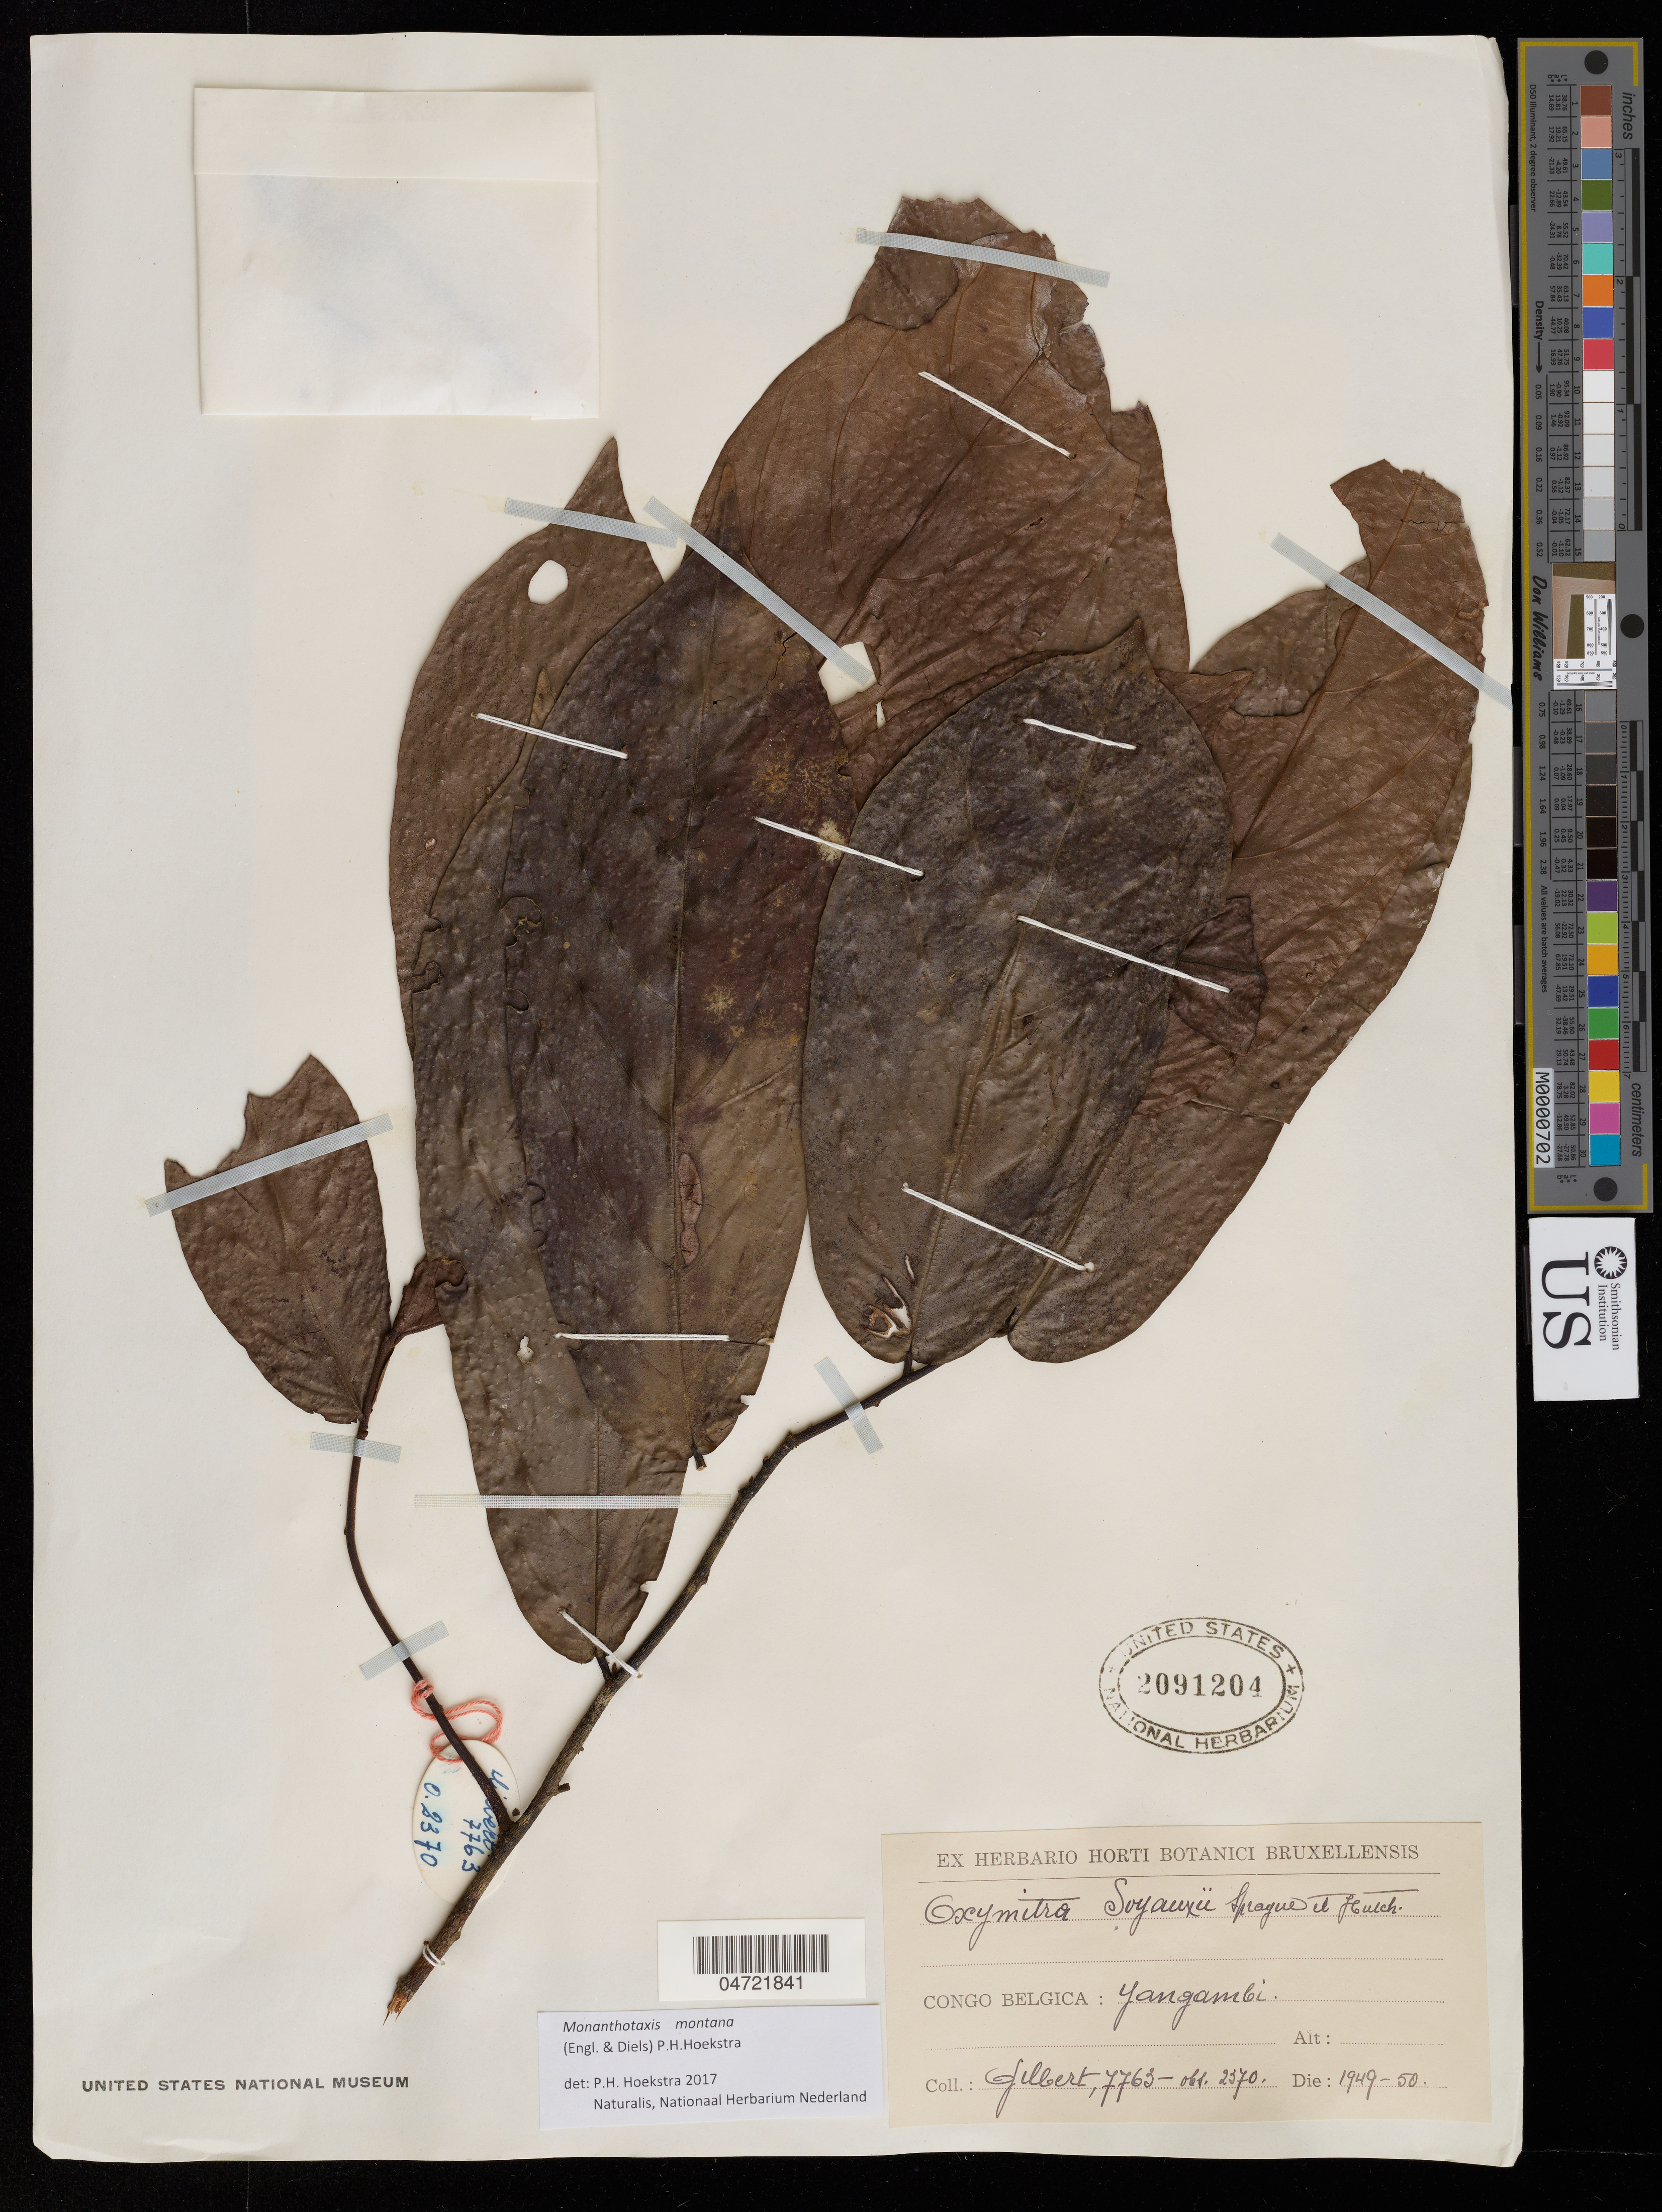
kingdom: Plantae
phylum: Tracheophyta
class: Magnoliopsida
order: Magnoliales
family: Annonaceae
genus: Monanthotaxis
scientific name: Monanthotaxis montana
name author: (Engl. & Diels) P.H. Hoekstra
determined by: Hoekstra, P. H.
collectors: -. Gilbert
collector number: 7763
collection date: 1949/1950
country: Congo, Democratic Republic of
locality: Congo Belgica: Yangambi.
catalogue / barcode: US 2091204